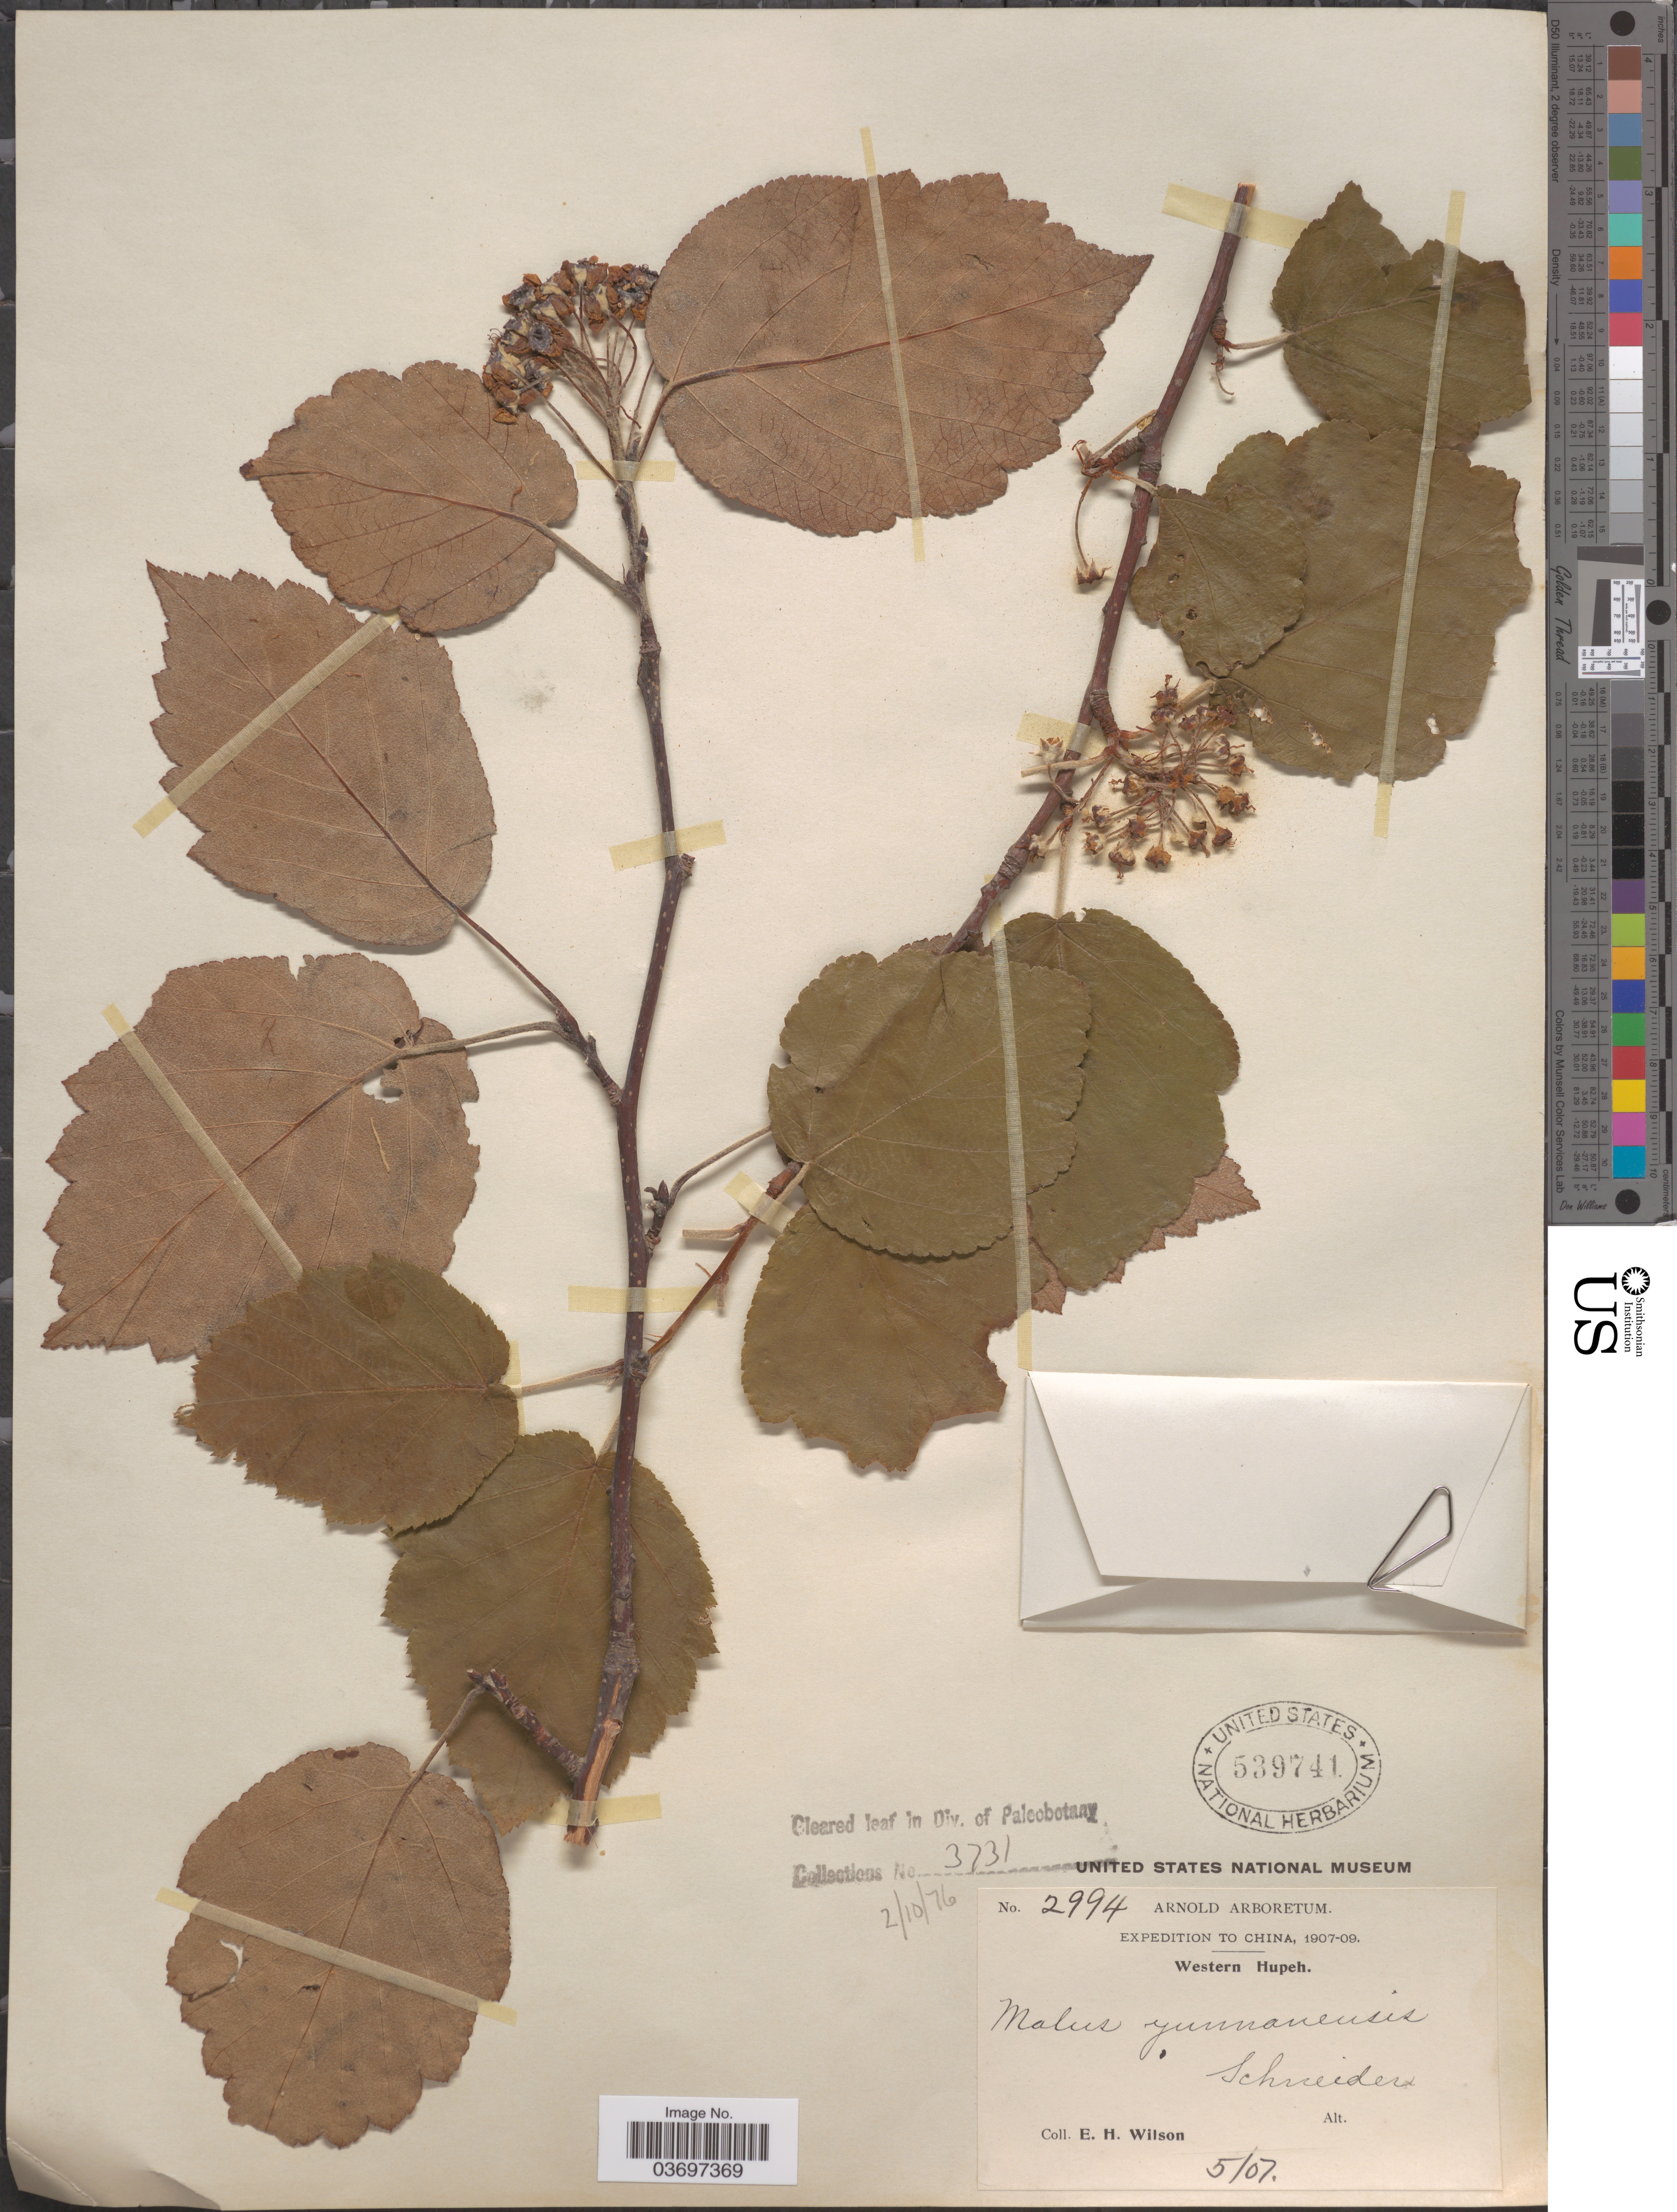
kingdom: Plantae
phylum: Tracheophyta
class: Magnoliopsida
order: Rosales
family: Rosaceae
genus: Malus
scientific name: Malus yunnanensis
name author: (Franch.) C.K. Schneid.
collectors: E. Wilson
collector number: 2994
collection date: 1907-05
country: China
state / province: Hubei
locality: Western Hupeh.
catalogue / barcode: US 539741